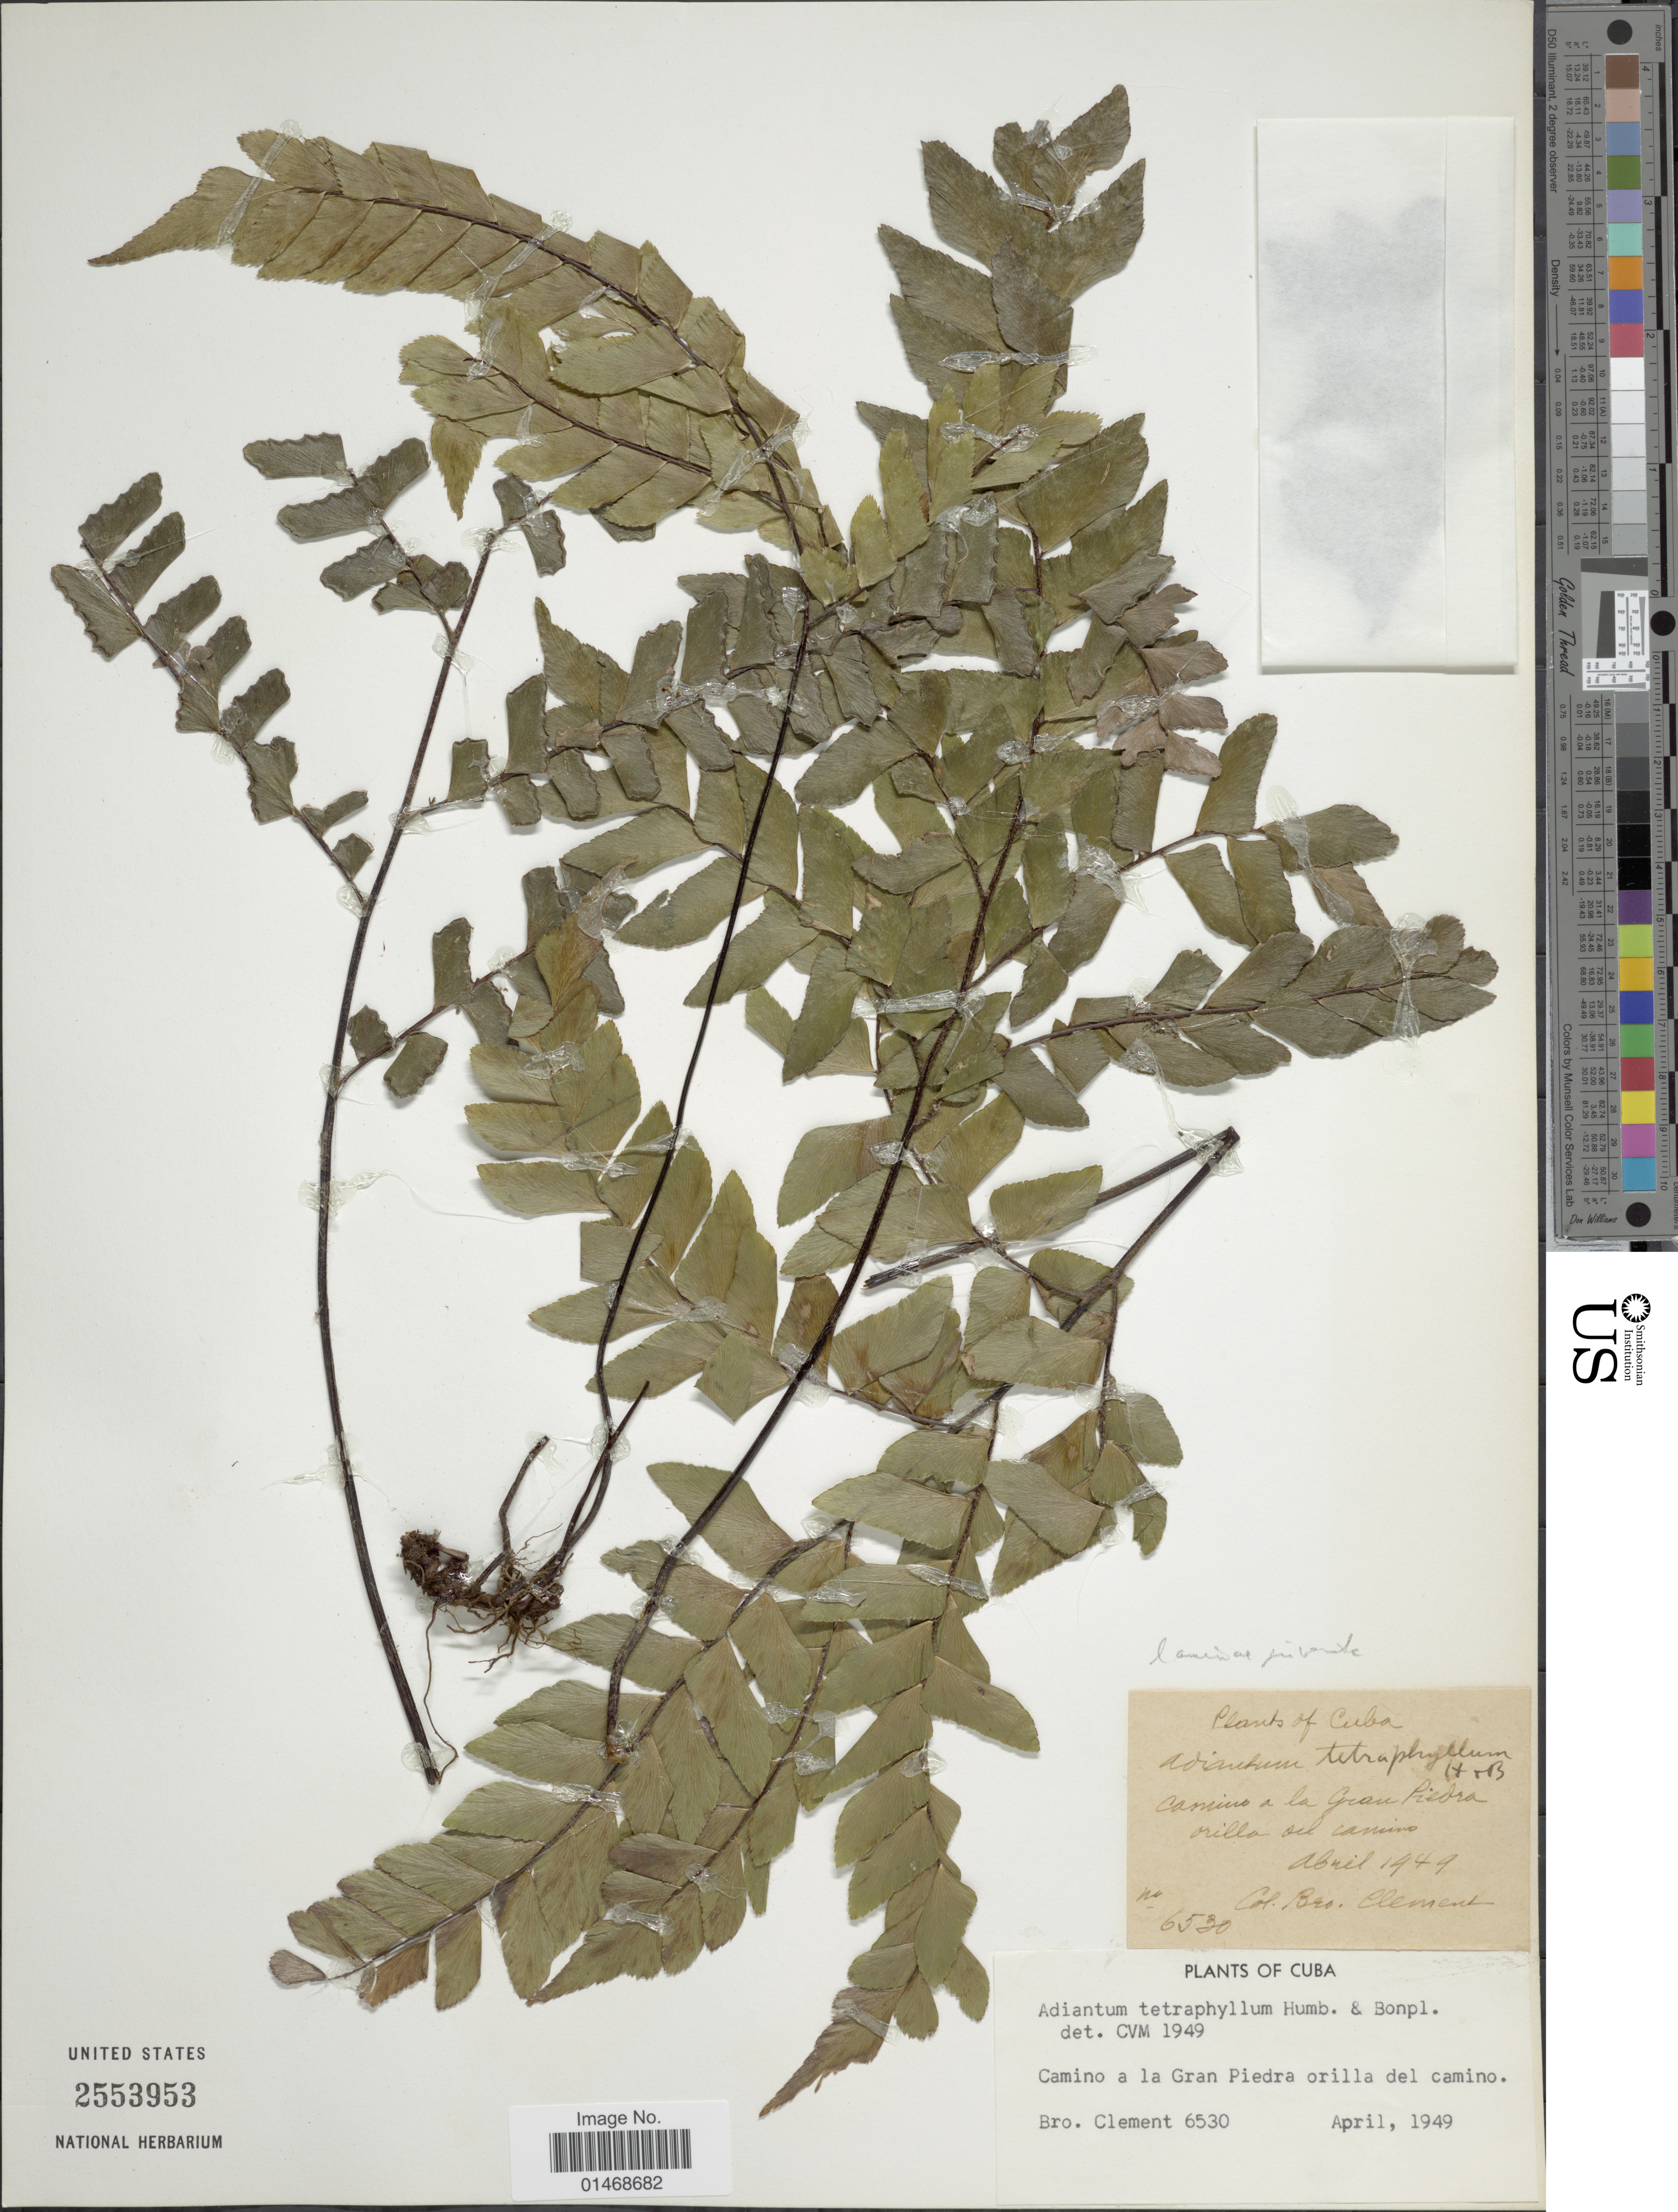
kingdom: Plantae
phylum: Tracheophyta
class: Polypodiopsida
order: Polypodiales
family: Pteridaceae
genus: Adiantum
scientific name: Adiantum cubense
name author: Hook.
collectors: B. Clement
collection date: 1949-04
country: Cuba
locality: Camino a la Gran Piedra orilla del camino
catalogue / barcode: US 2553953